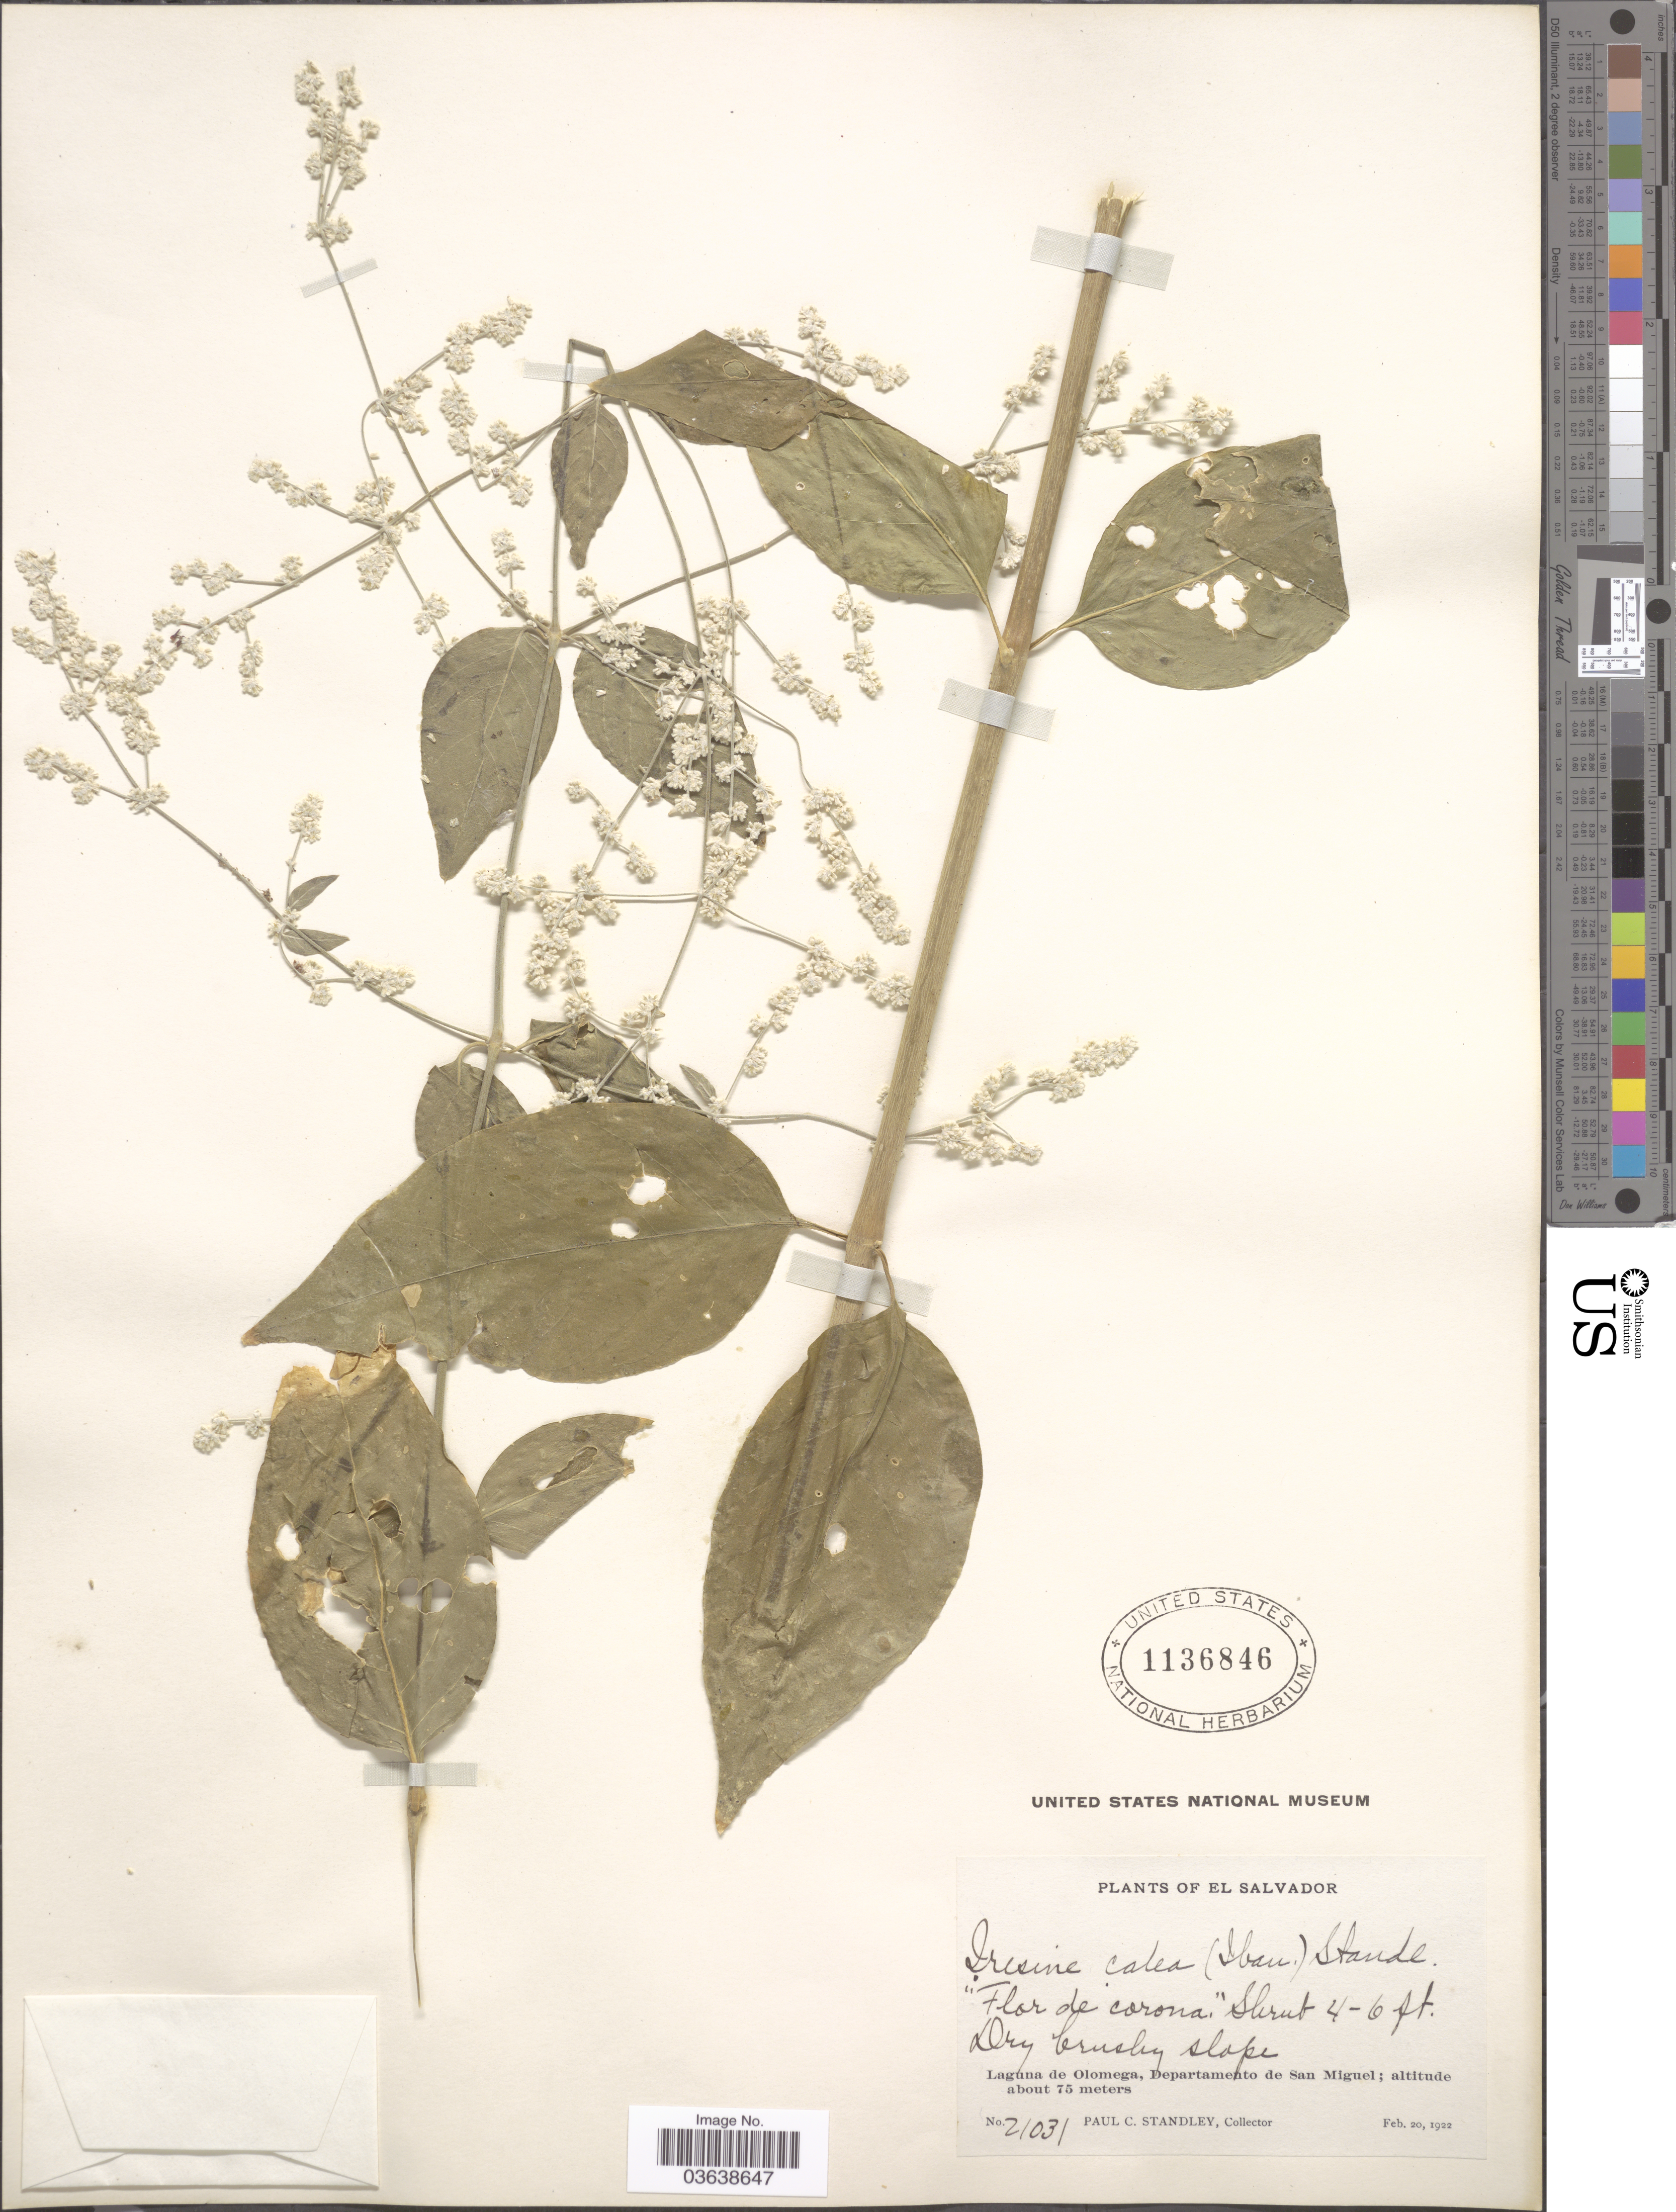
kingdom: Plantae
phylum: Tracheophyta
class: Magnoliopsida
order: Caryophyllales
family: Amaranthaceae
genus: Iresine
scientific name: Iresine calea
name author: (Ibáñez) Standl.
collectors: P. C. Standley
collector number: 21031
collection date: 1922-02-20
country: El Salvador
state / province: San Miguel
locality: Laguna de Olomega, Departamento de San Miguel.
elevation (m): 75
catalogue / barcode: US 1136846